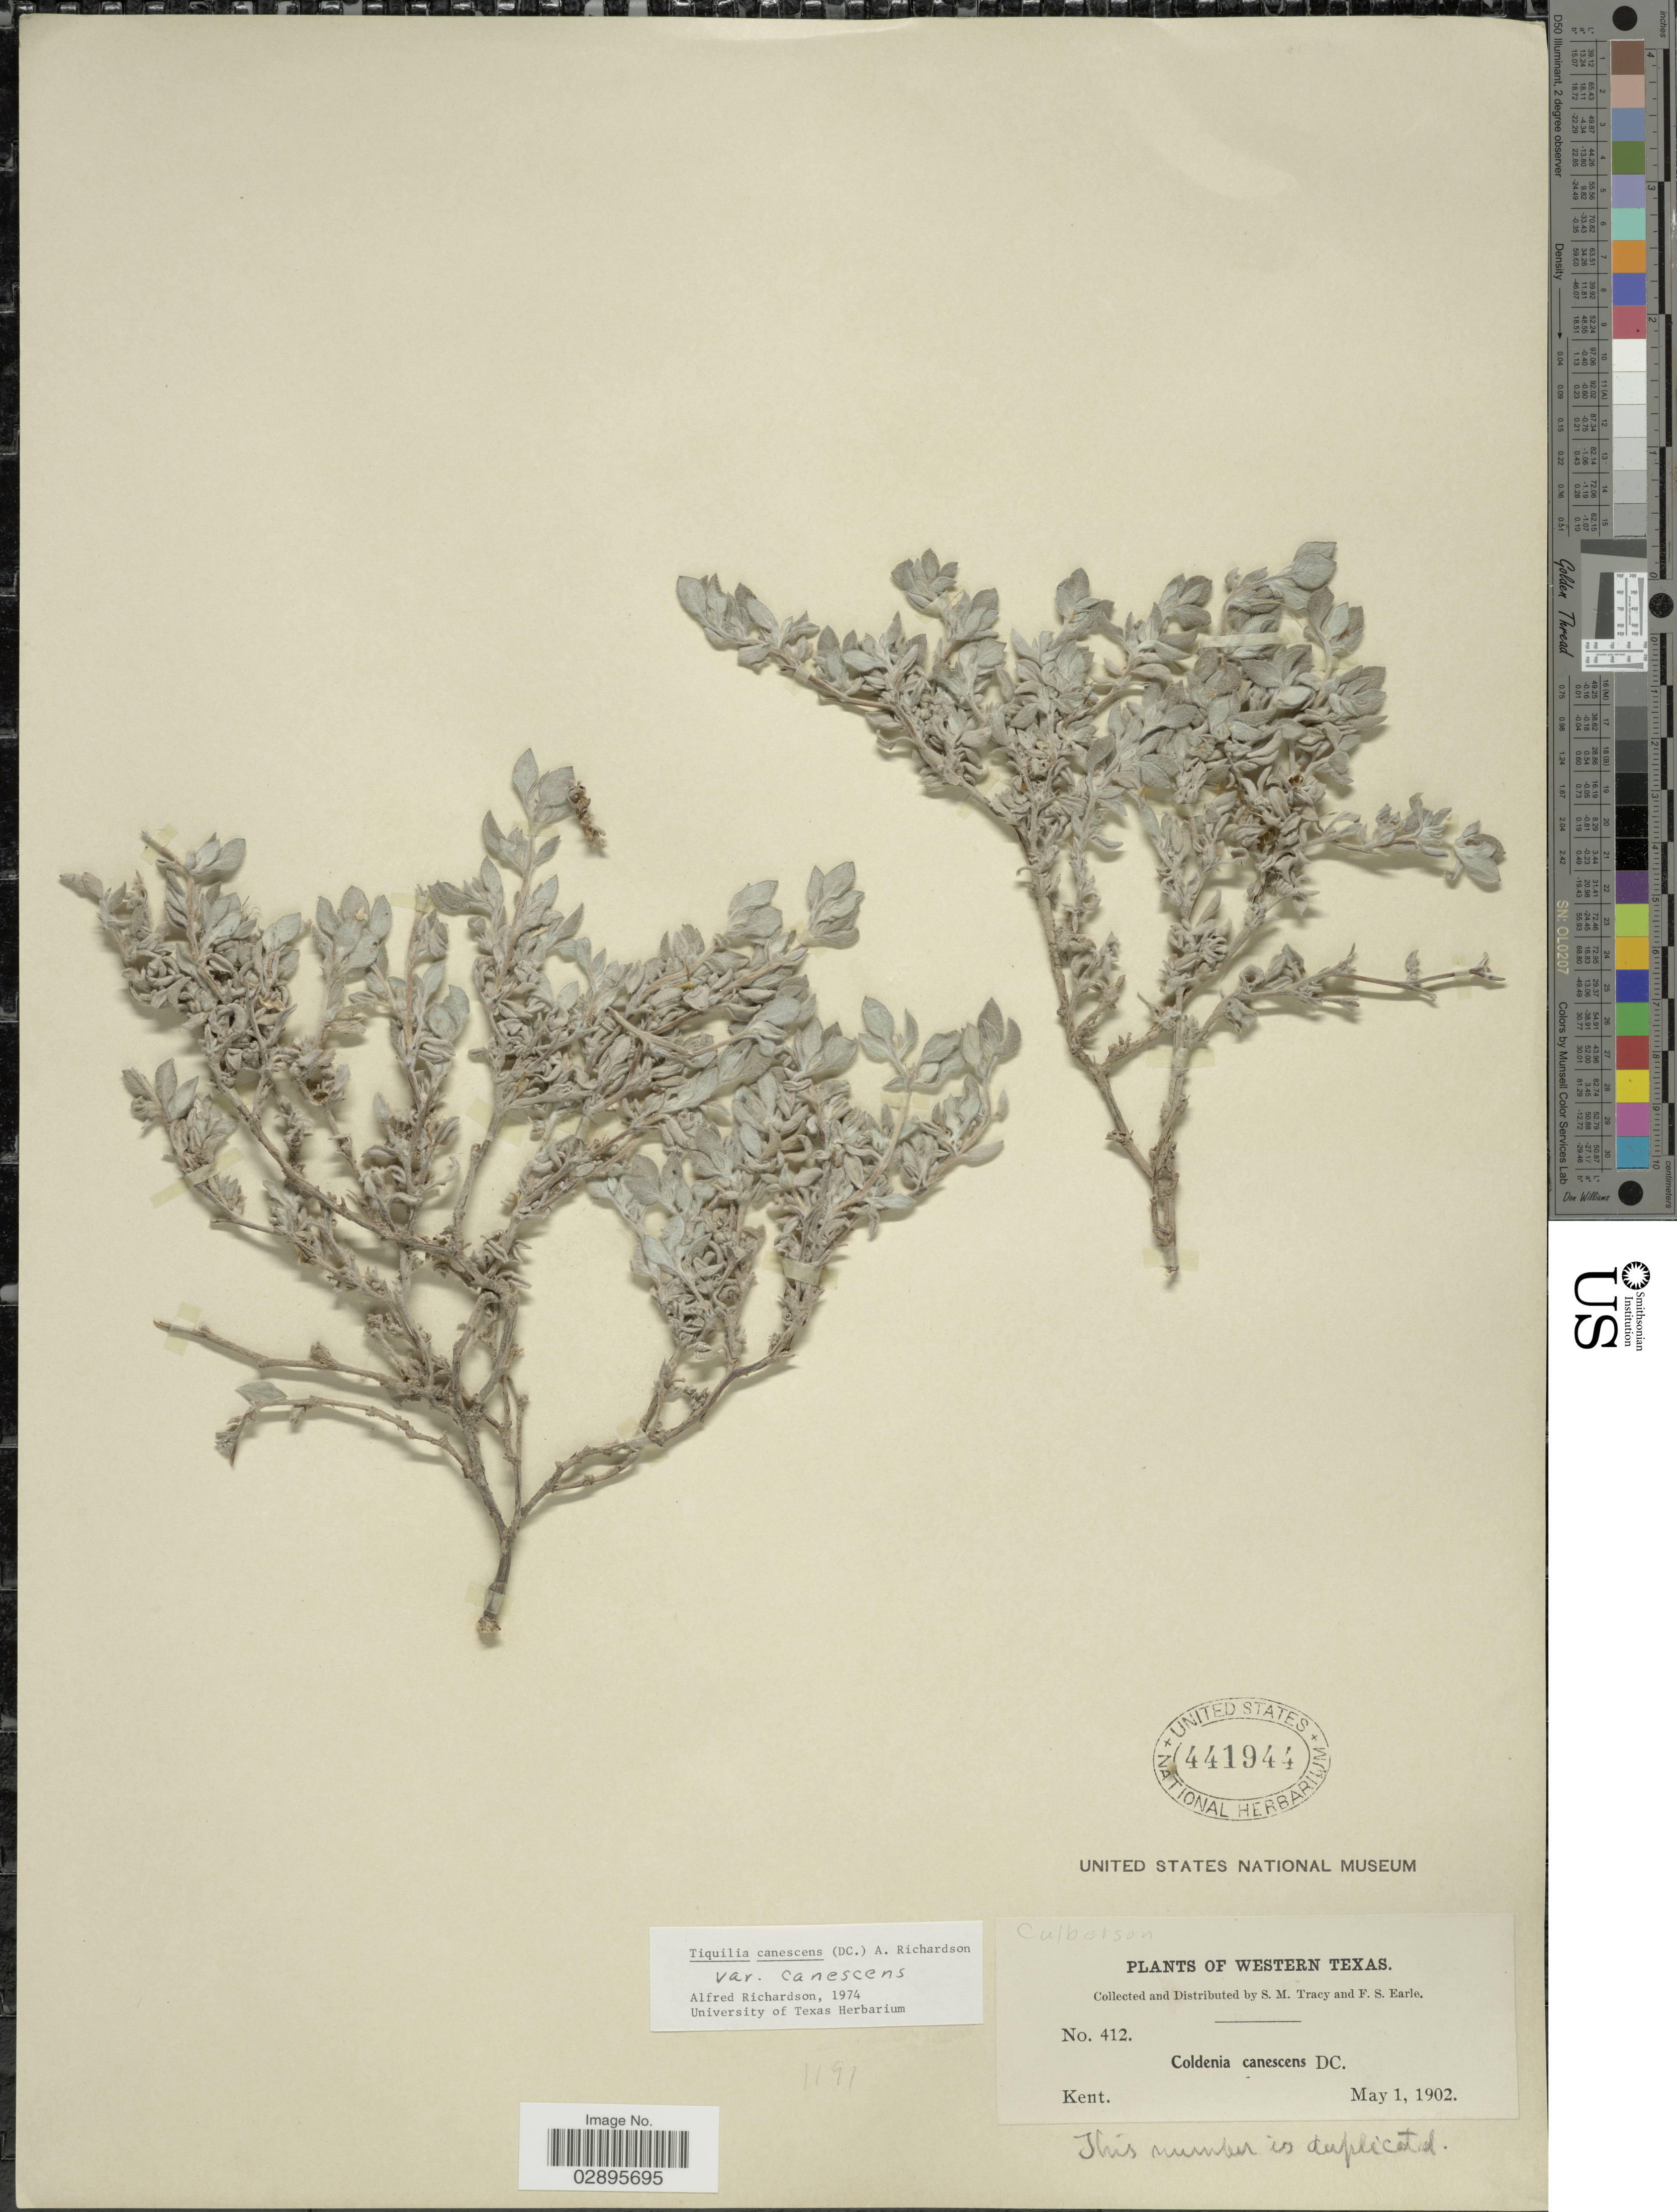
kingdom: Plantae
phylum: Tracheophyta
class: Magnoliopsida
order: Boraginales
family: Ehretiaceae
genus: Tiquilia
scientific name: Tiquilia canescens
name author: (DC.) A.T. Richardson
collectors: S. M. Tracy & F. S. Earle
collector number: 412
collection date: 1902-05-01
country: United States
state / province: Texas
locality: Western Texas. Kent. Culberson.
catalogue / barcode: US 441944